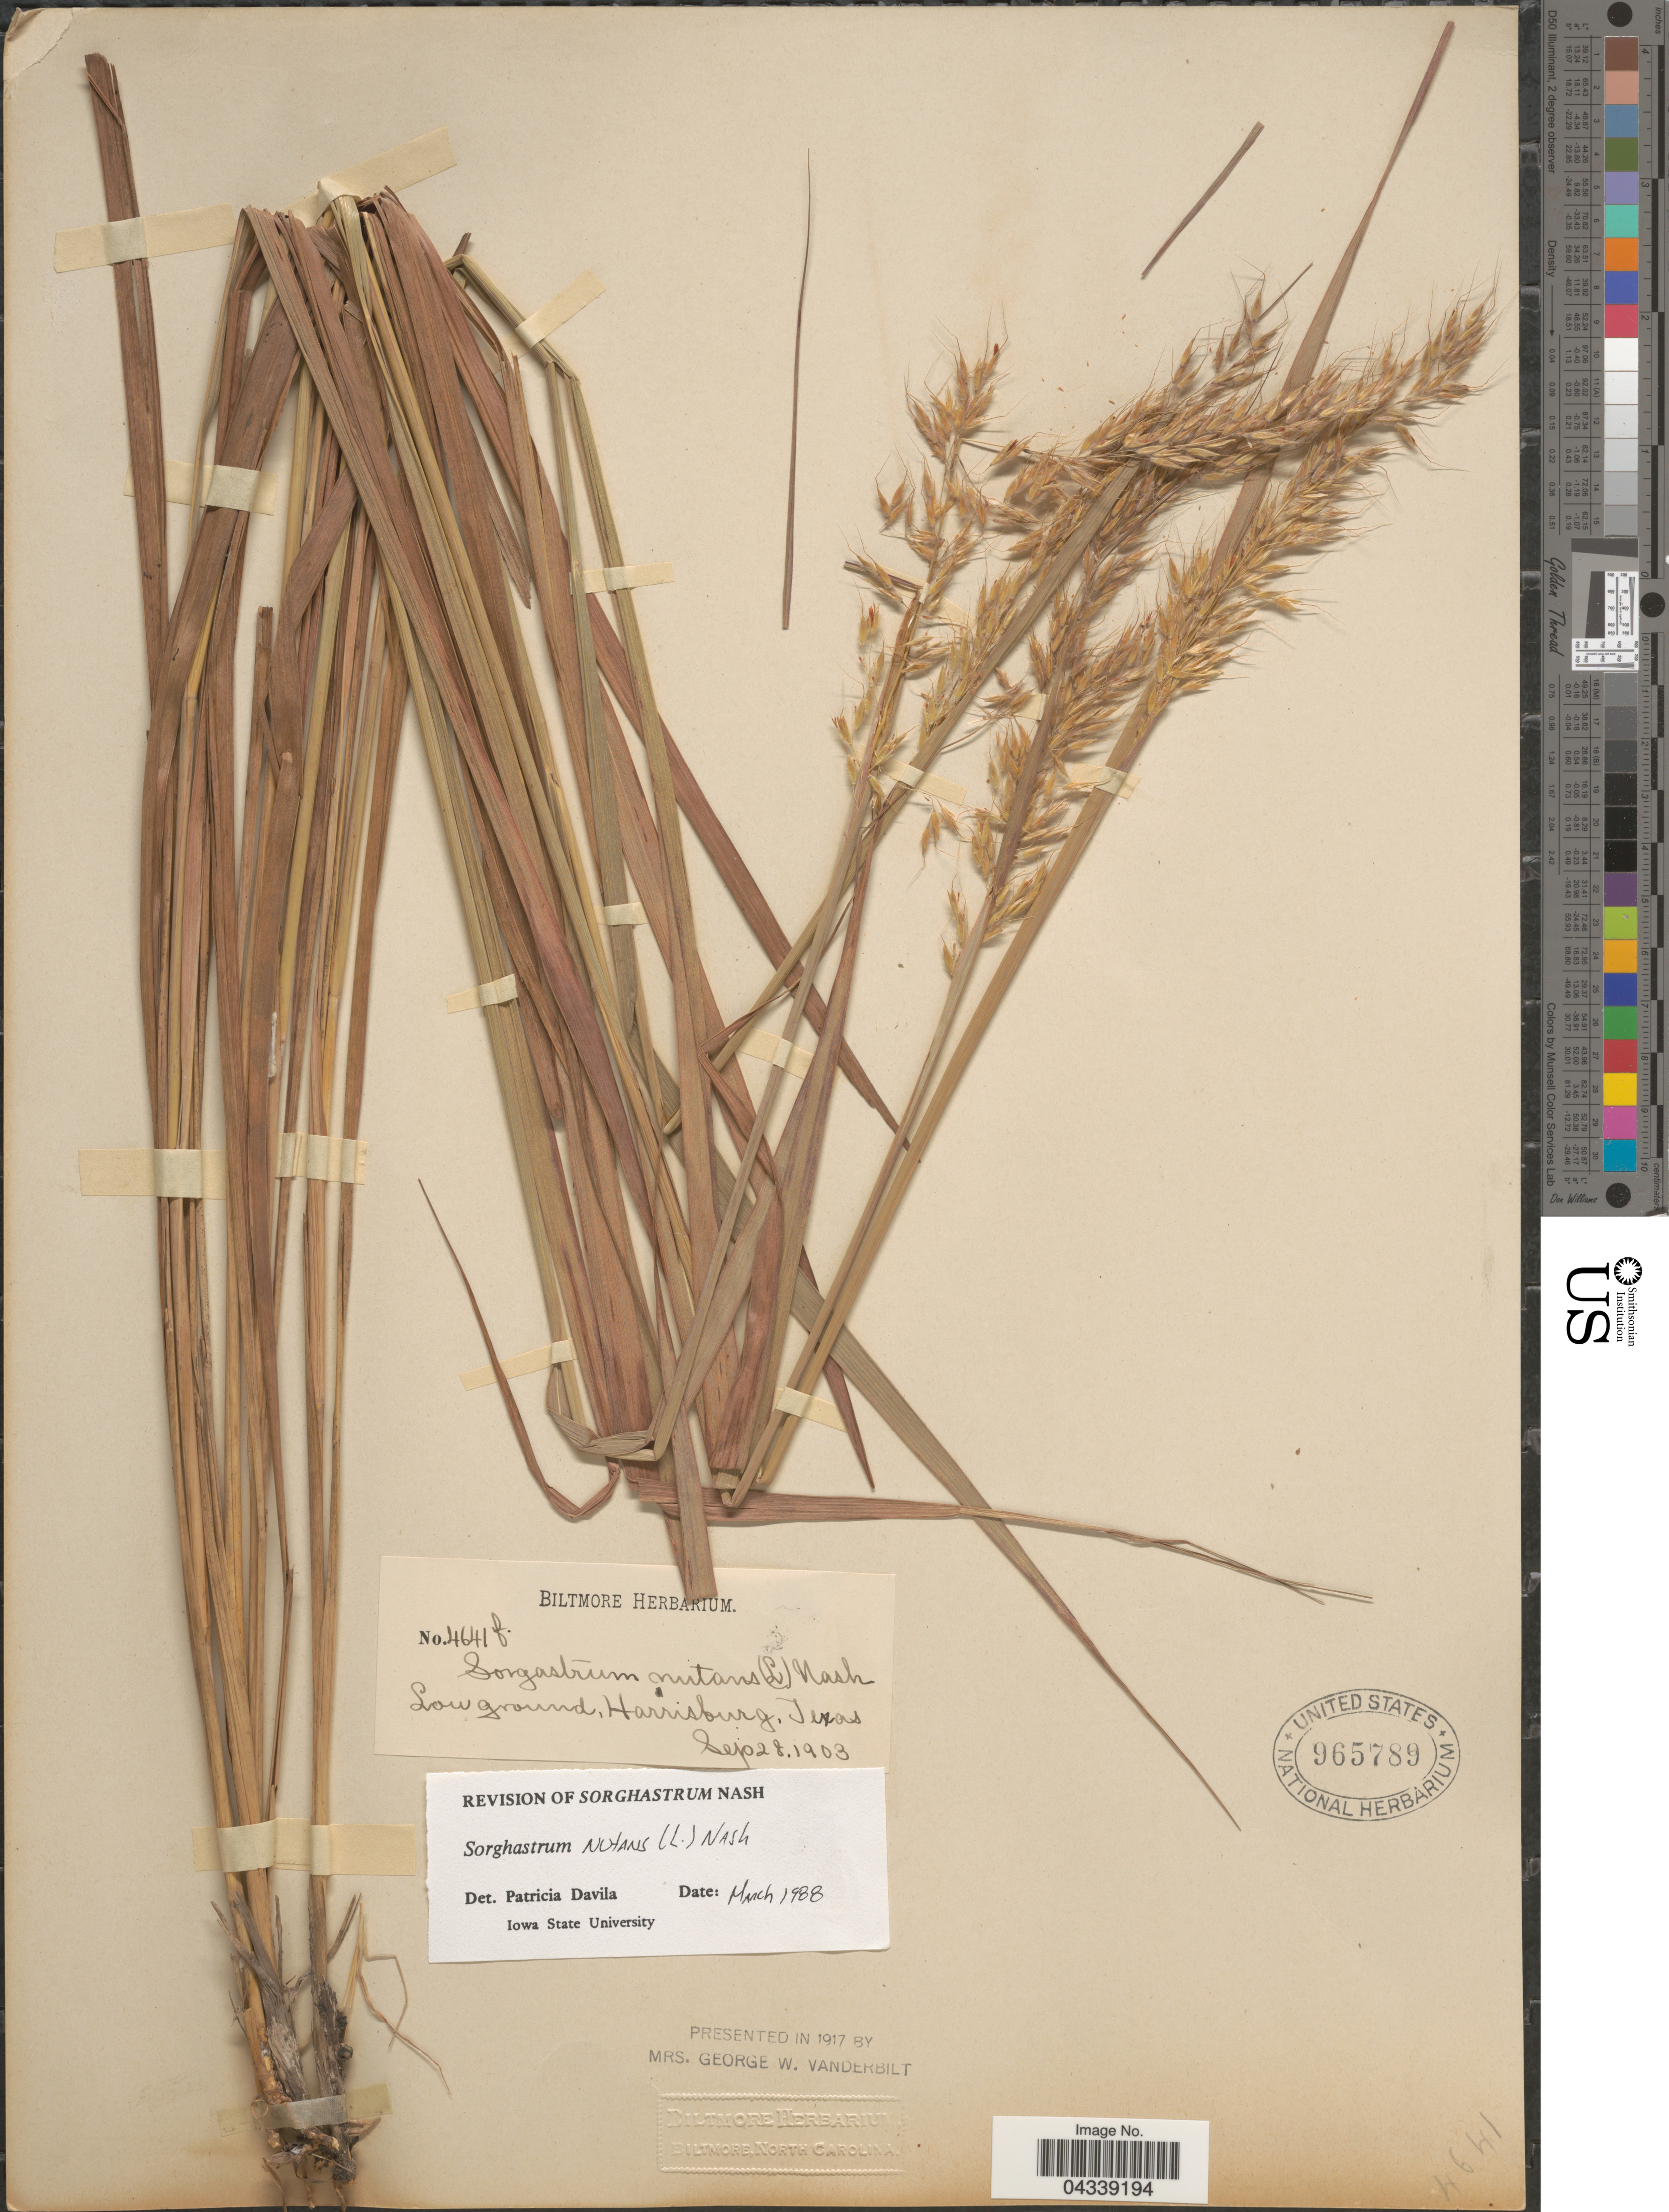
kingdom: Plantae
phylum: Tracheophyta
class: Liliopsida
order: Poales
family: Poaceae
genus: Sorghastrum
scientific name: Sorghastrum nutans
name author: (L.) Nash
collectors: ex herb. Biltmore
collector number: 4641f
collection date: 1903-09-28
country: United States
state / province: Texas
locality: Harrisburg.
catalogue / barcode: US 965789